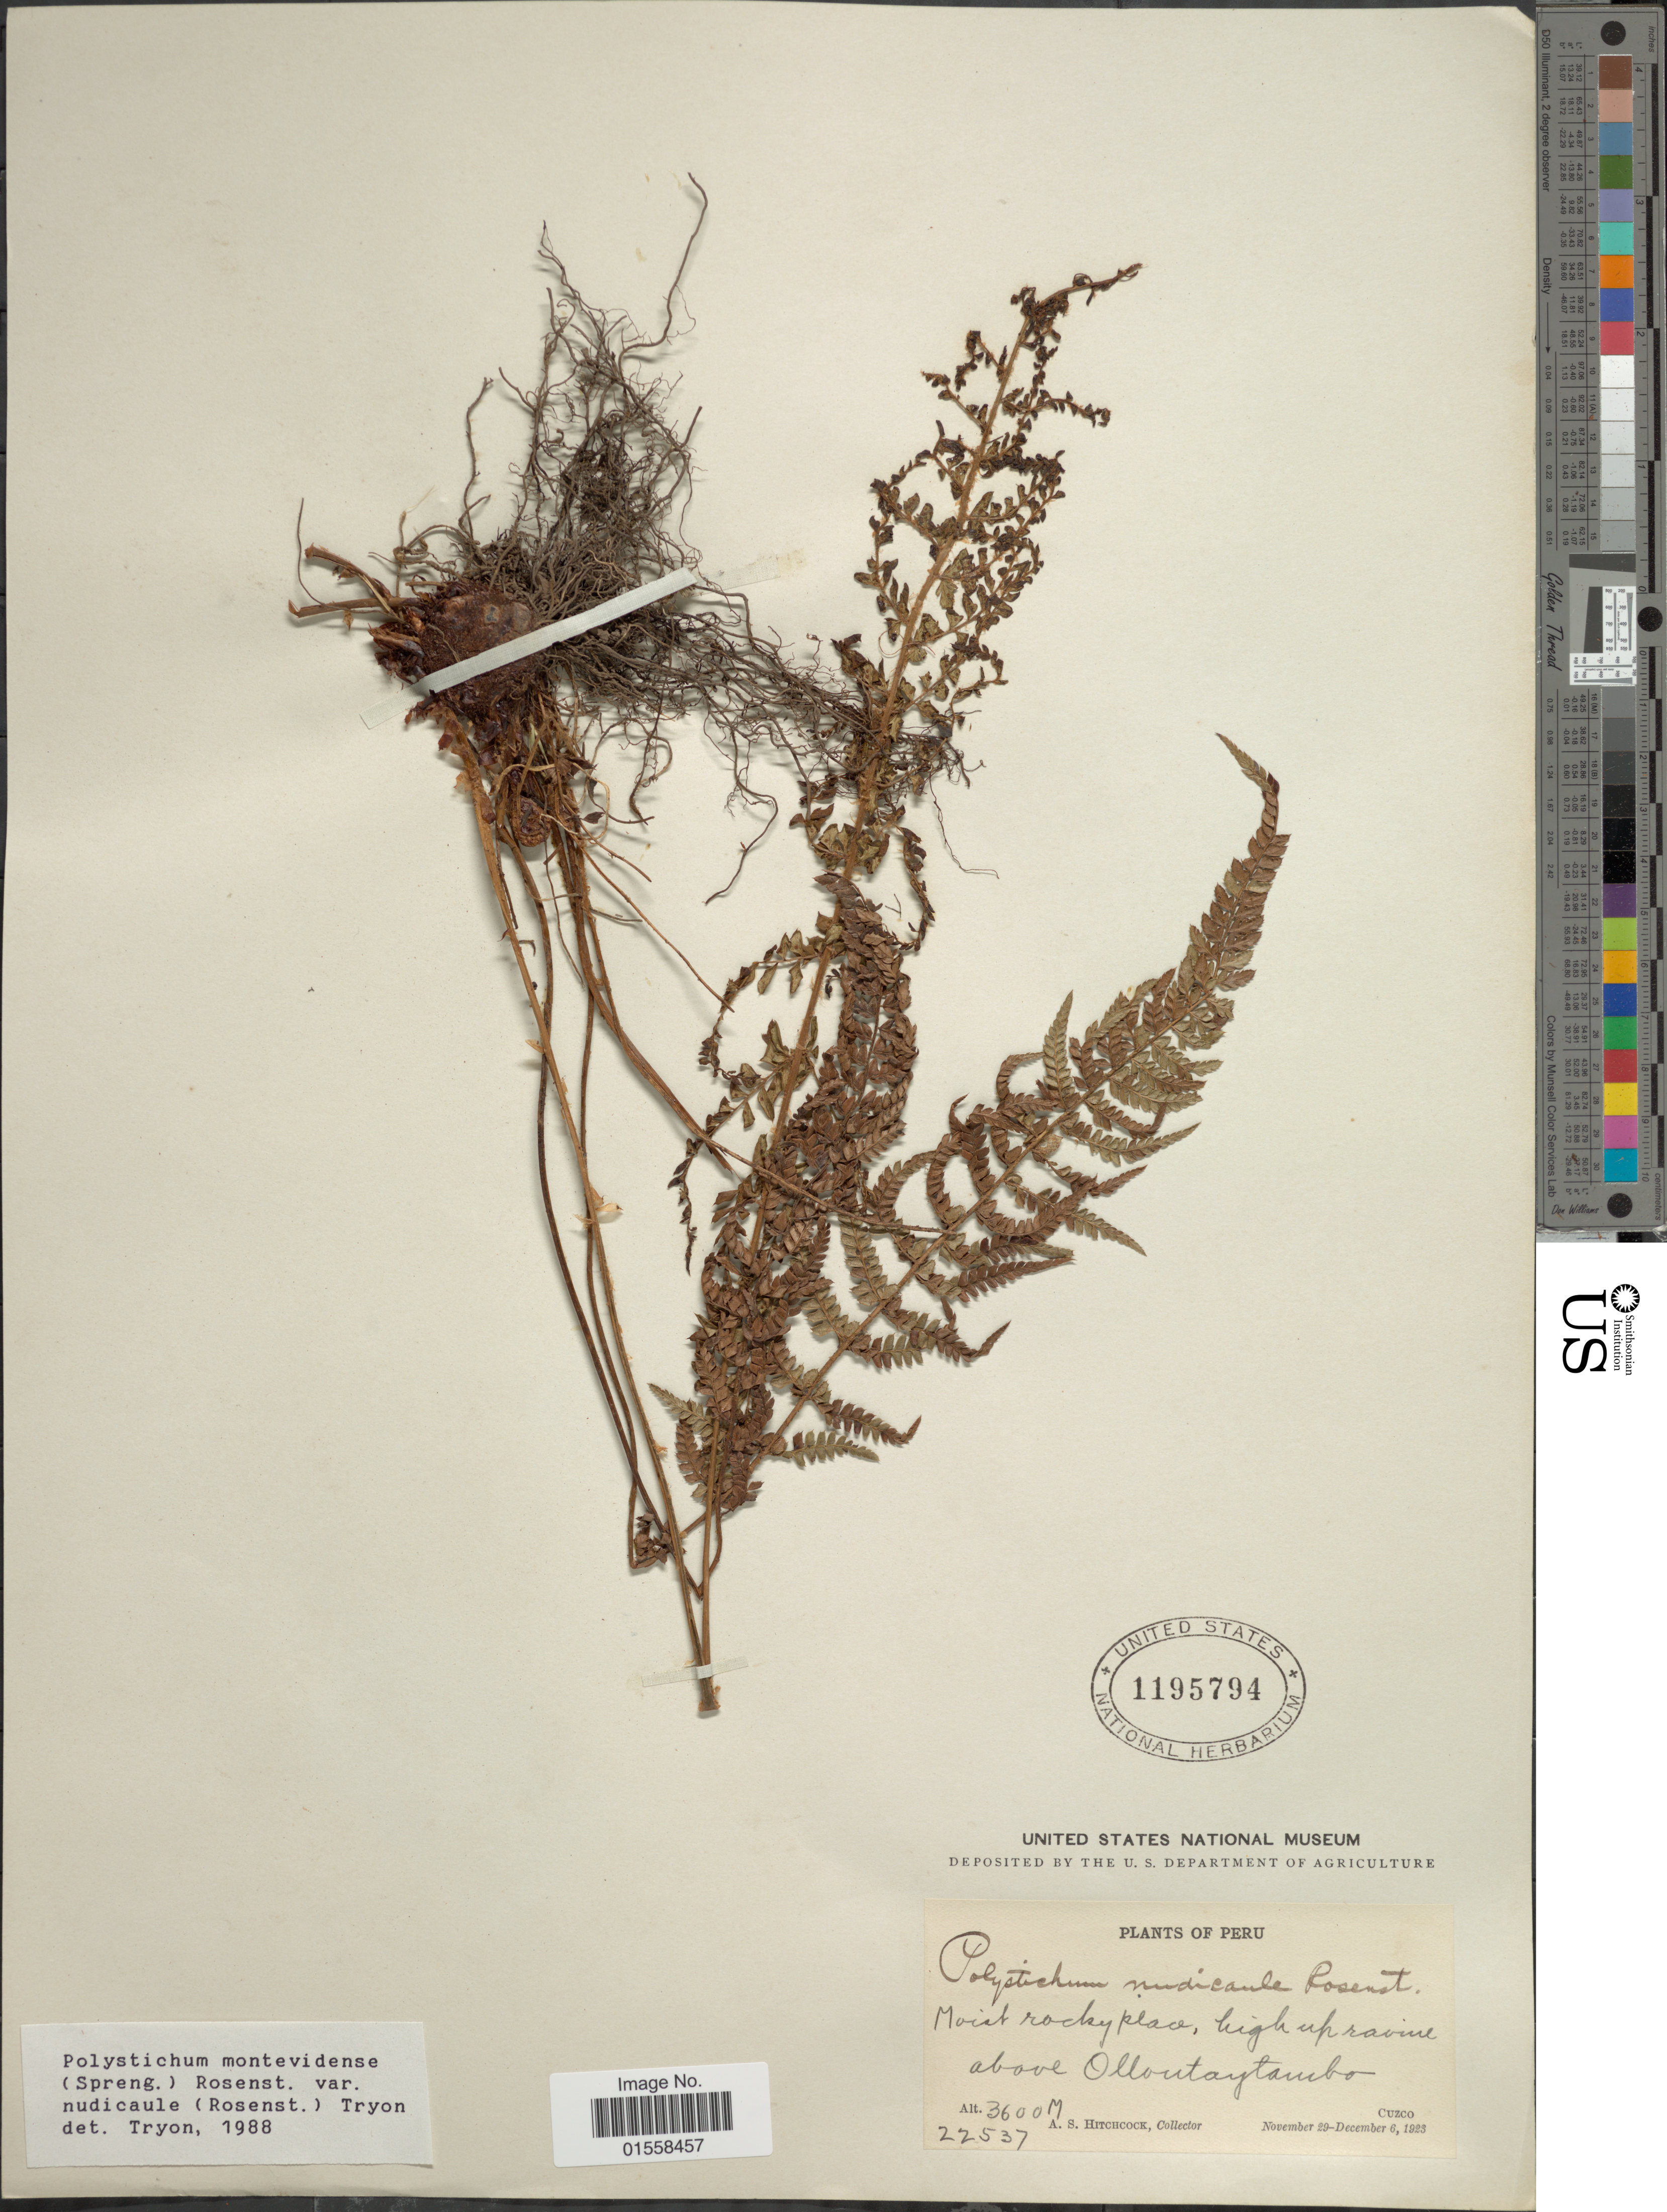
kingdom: Plantae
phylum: Tracheophyta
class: Polypodiopsida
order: Polypodiales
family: Dryopteridaceae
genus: Polystichum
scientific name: Polystichum nudicaule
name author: Rosenst.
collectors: A. S. Hitchcock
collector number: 22537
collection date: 1923-11-29/1923-12-06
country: Peru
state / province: Cusco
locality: Peru. Above Ollantaytambo. Cuzco.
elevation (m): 3600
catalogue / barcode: US 1195794